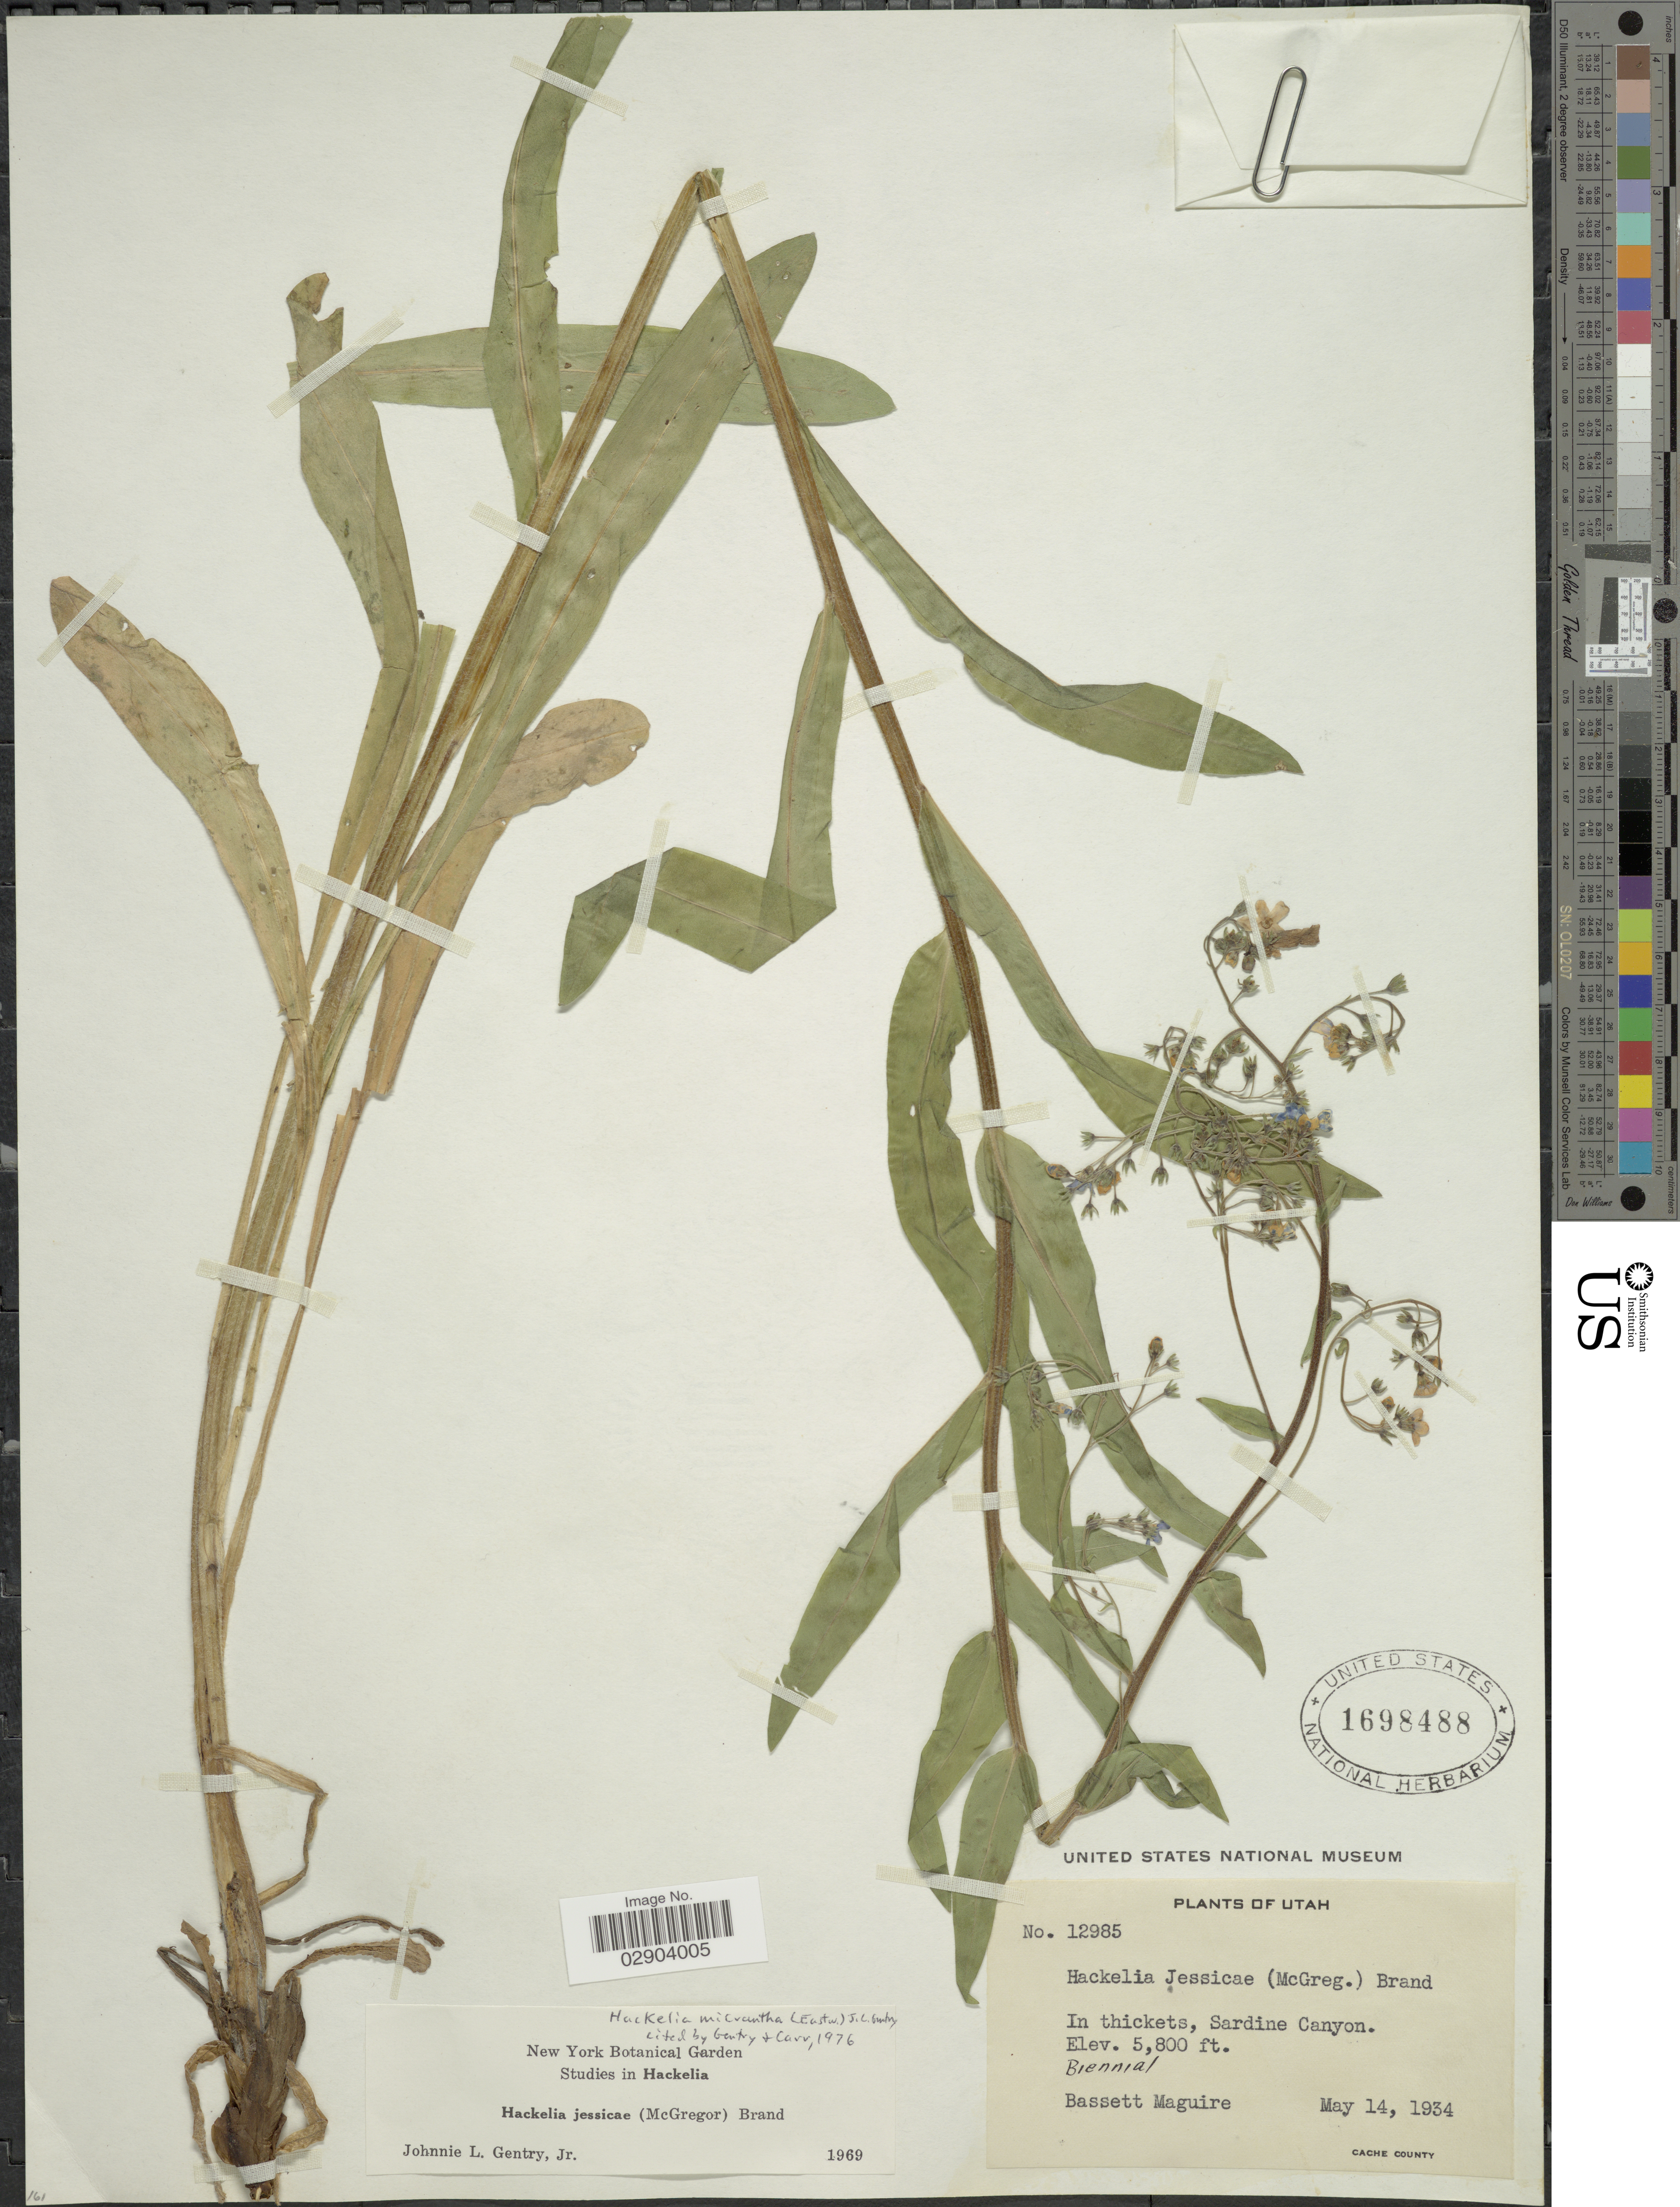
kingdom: Plantae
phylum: Tracheophyta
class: Magnoliopsida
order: Boraginales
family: Boraginaceae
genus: Hackelia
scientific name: Hackelia micrantha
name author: (Eastw.) J.L. Gentry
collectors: B. Maguire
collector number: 12985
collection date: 1934-05-14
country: United States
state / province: Utah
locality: In thickets, Sardine Canyon. Biennial. Cache County.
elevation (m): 1768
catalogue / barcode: US 1698488